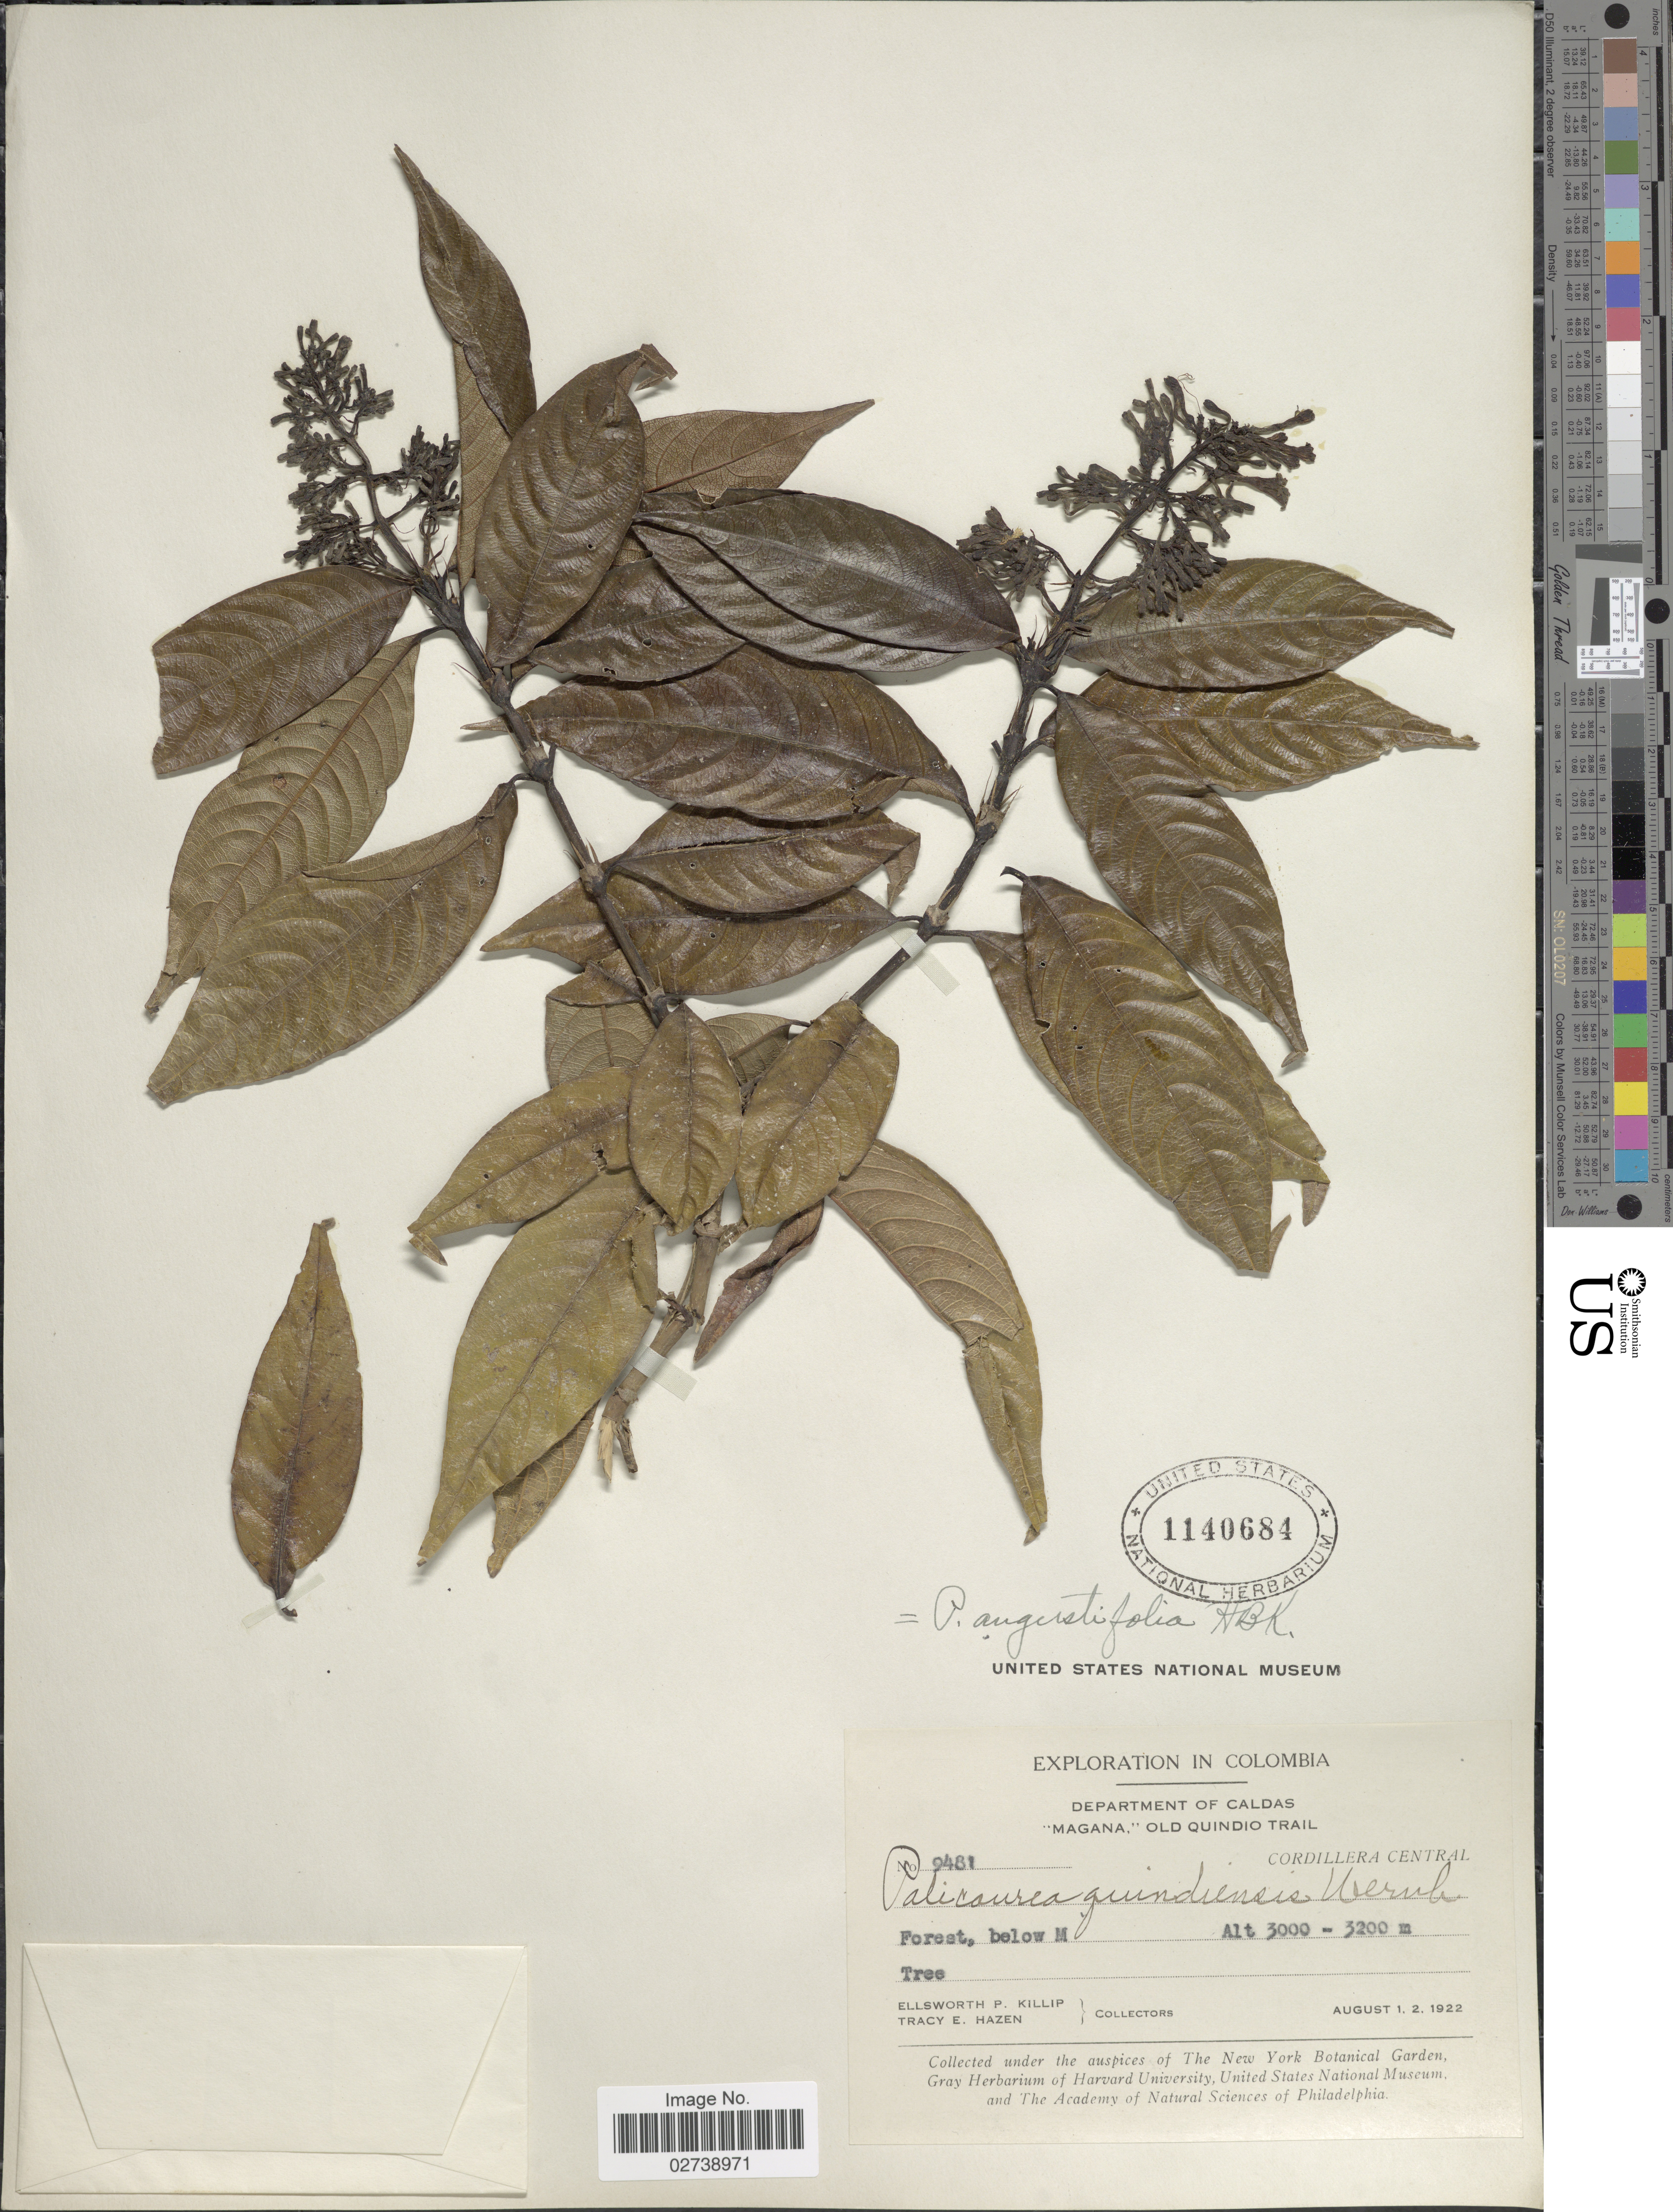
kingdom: Plantae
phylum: Tracheophyta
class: Magnoliopsida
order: Gentianales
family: Rubiaceae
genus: Palicourea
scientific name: Palicourea angustifolia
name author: Kunth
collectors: E. P. Killip & T. E. Hazen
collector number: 9481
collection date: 1922-08-01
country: Colombia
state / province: Caldas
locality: Department of Caldas "Magana,"old Quindio Trail. Cordillera Central.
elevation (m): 3000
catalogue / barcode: US 1140684